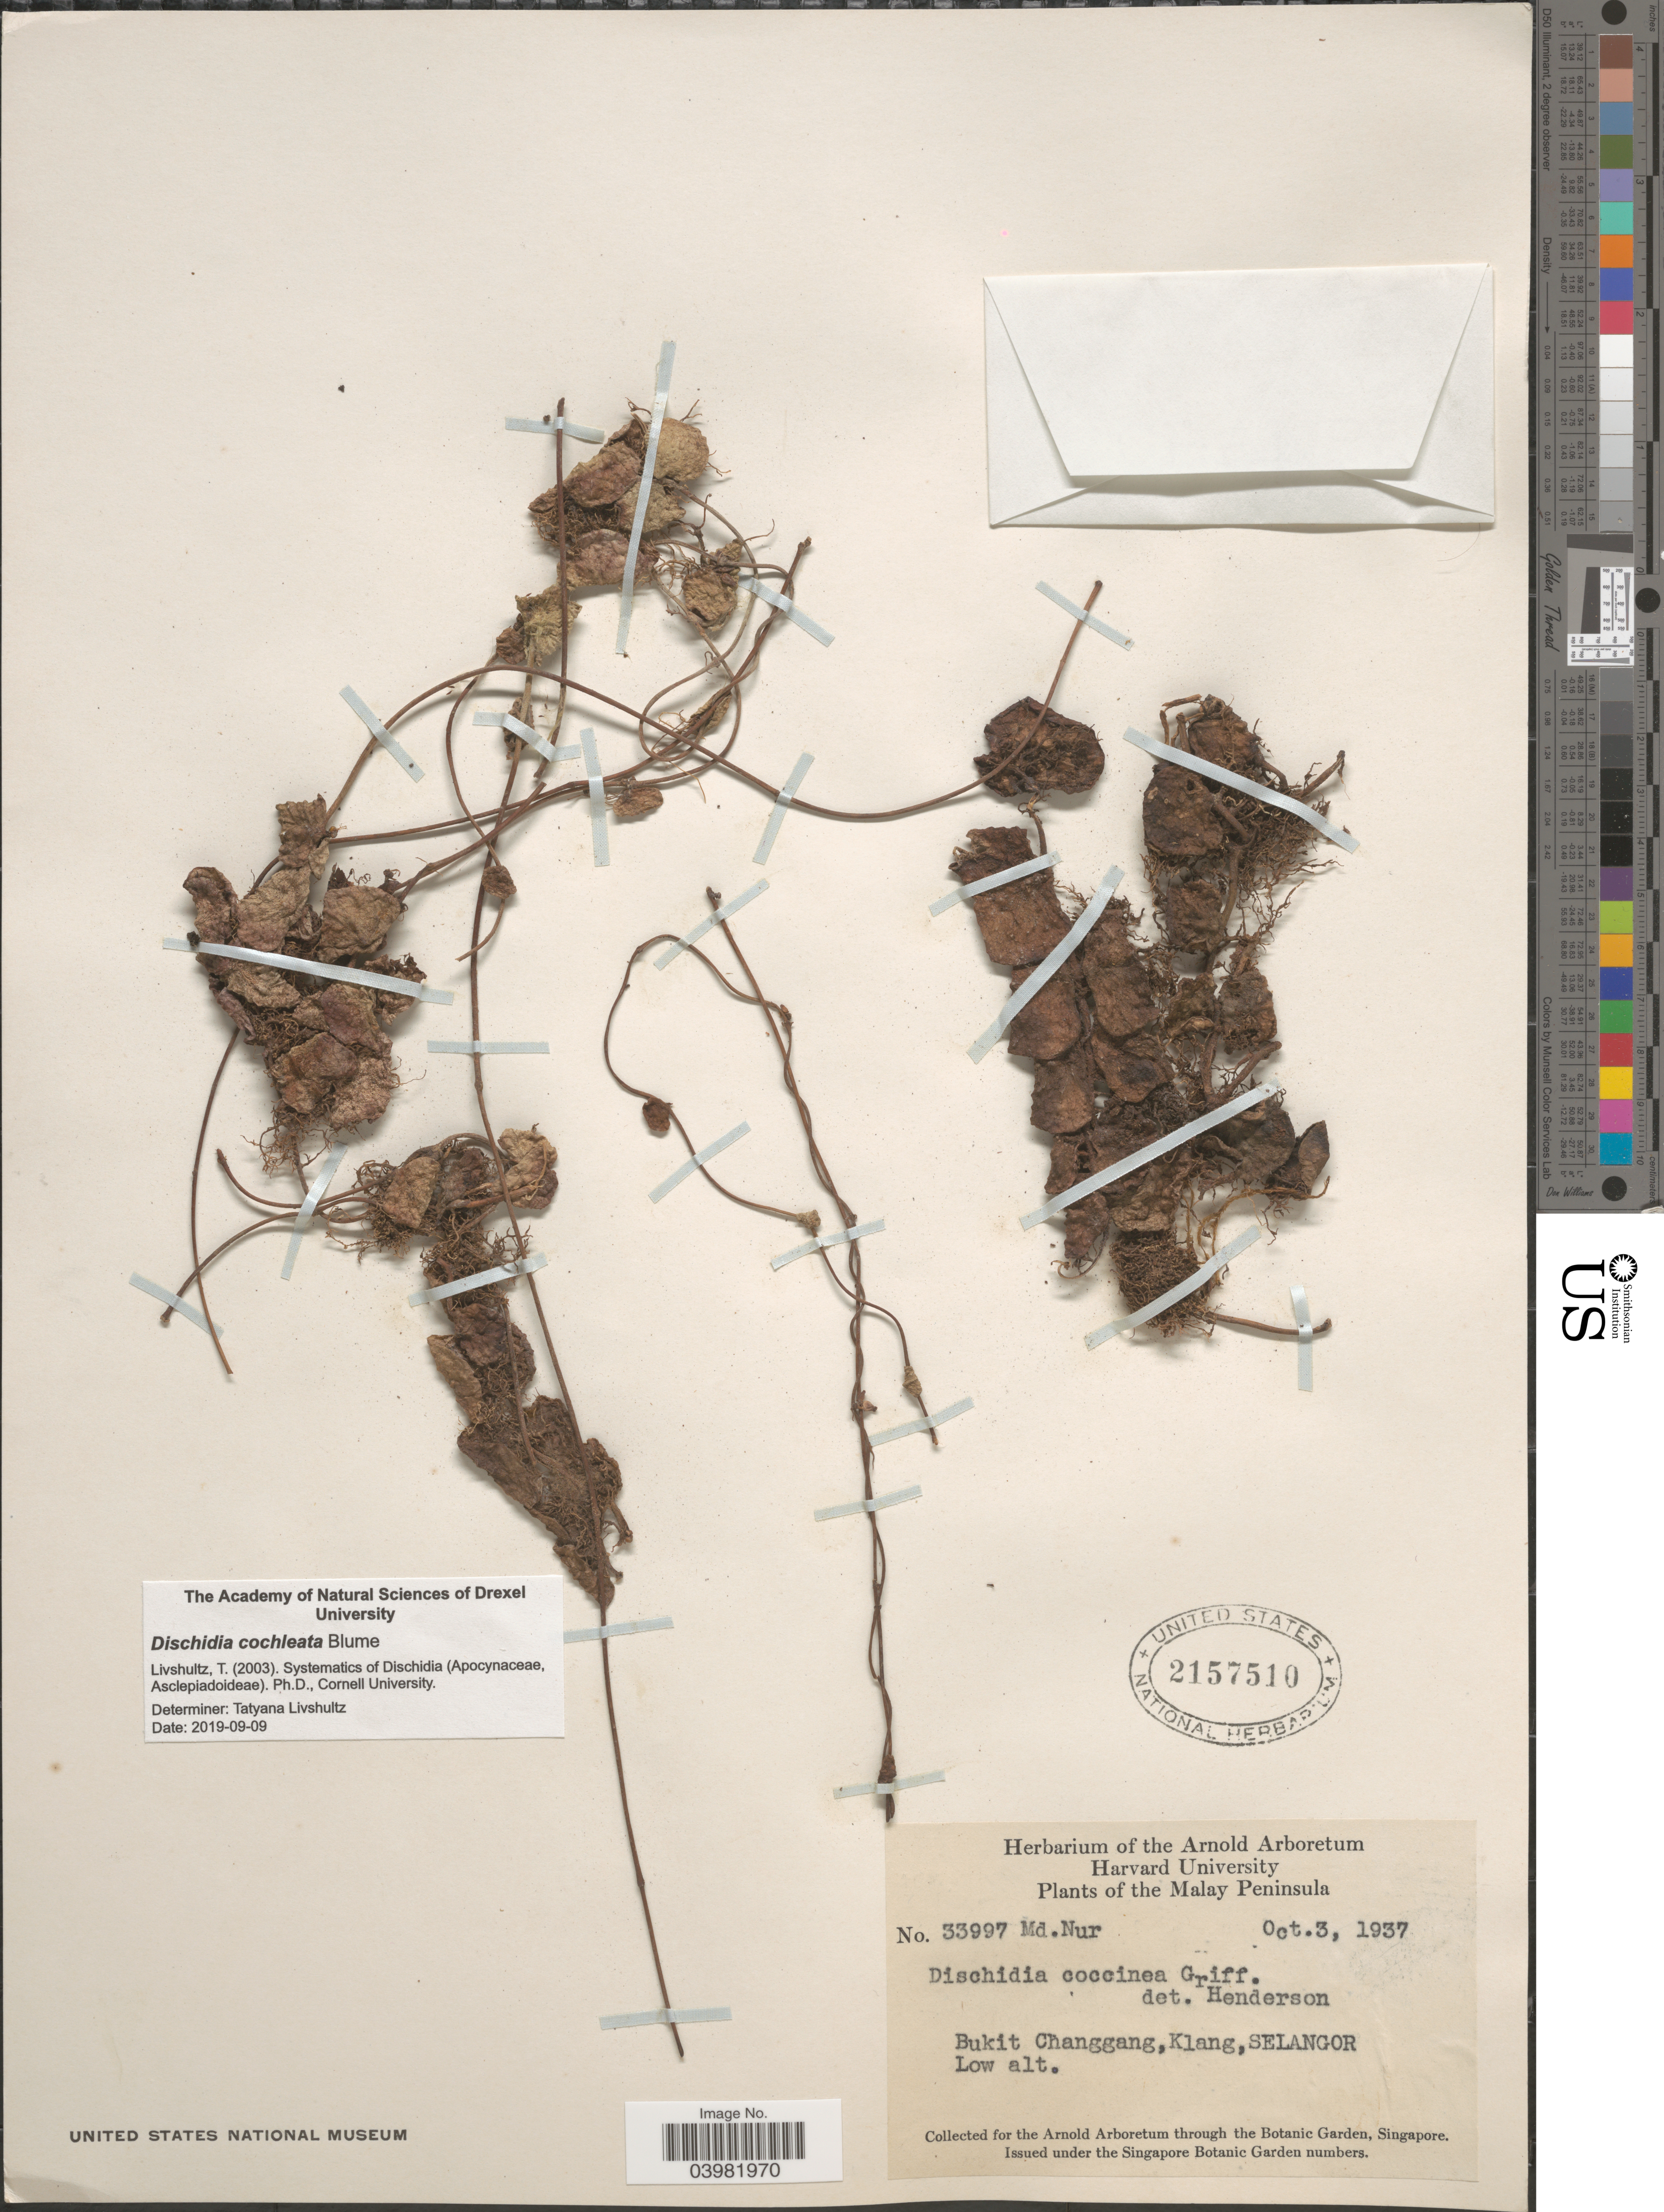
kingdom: Plantae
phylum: Tracheophyta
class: Magnoliopsida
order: Gentianales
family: Apocynaceae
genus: Dischidia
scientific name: Dischidia cochleata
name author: Blume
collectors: M. Nur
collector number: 33997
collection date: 1937-10-03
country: Malaysia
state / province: Selangor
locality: The Malay Peninsula. Bukit Changgang, Klang.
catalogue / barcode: US 2157510